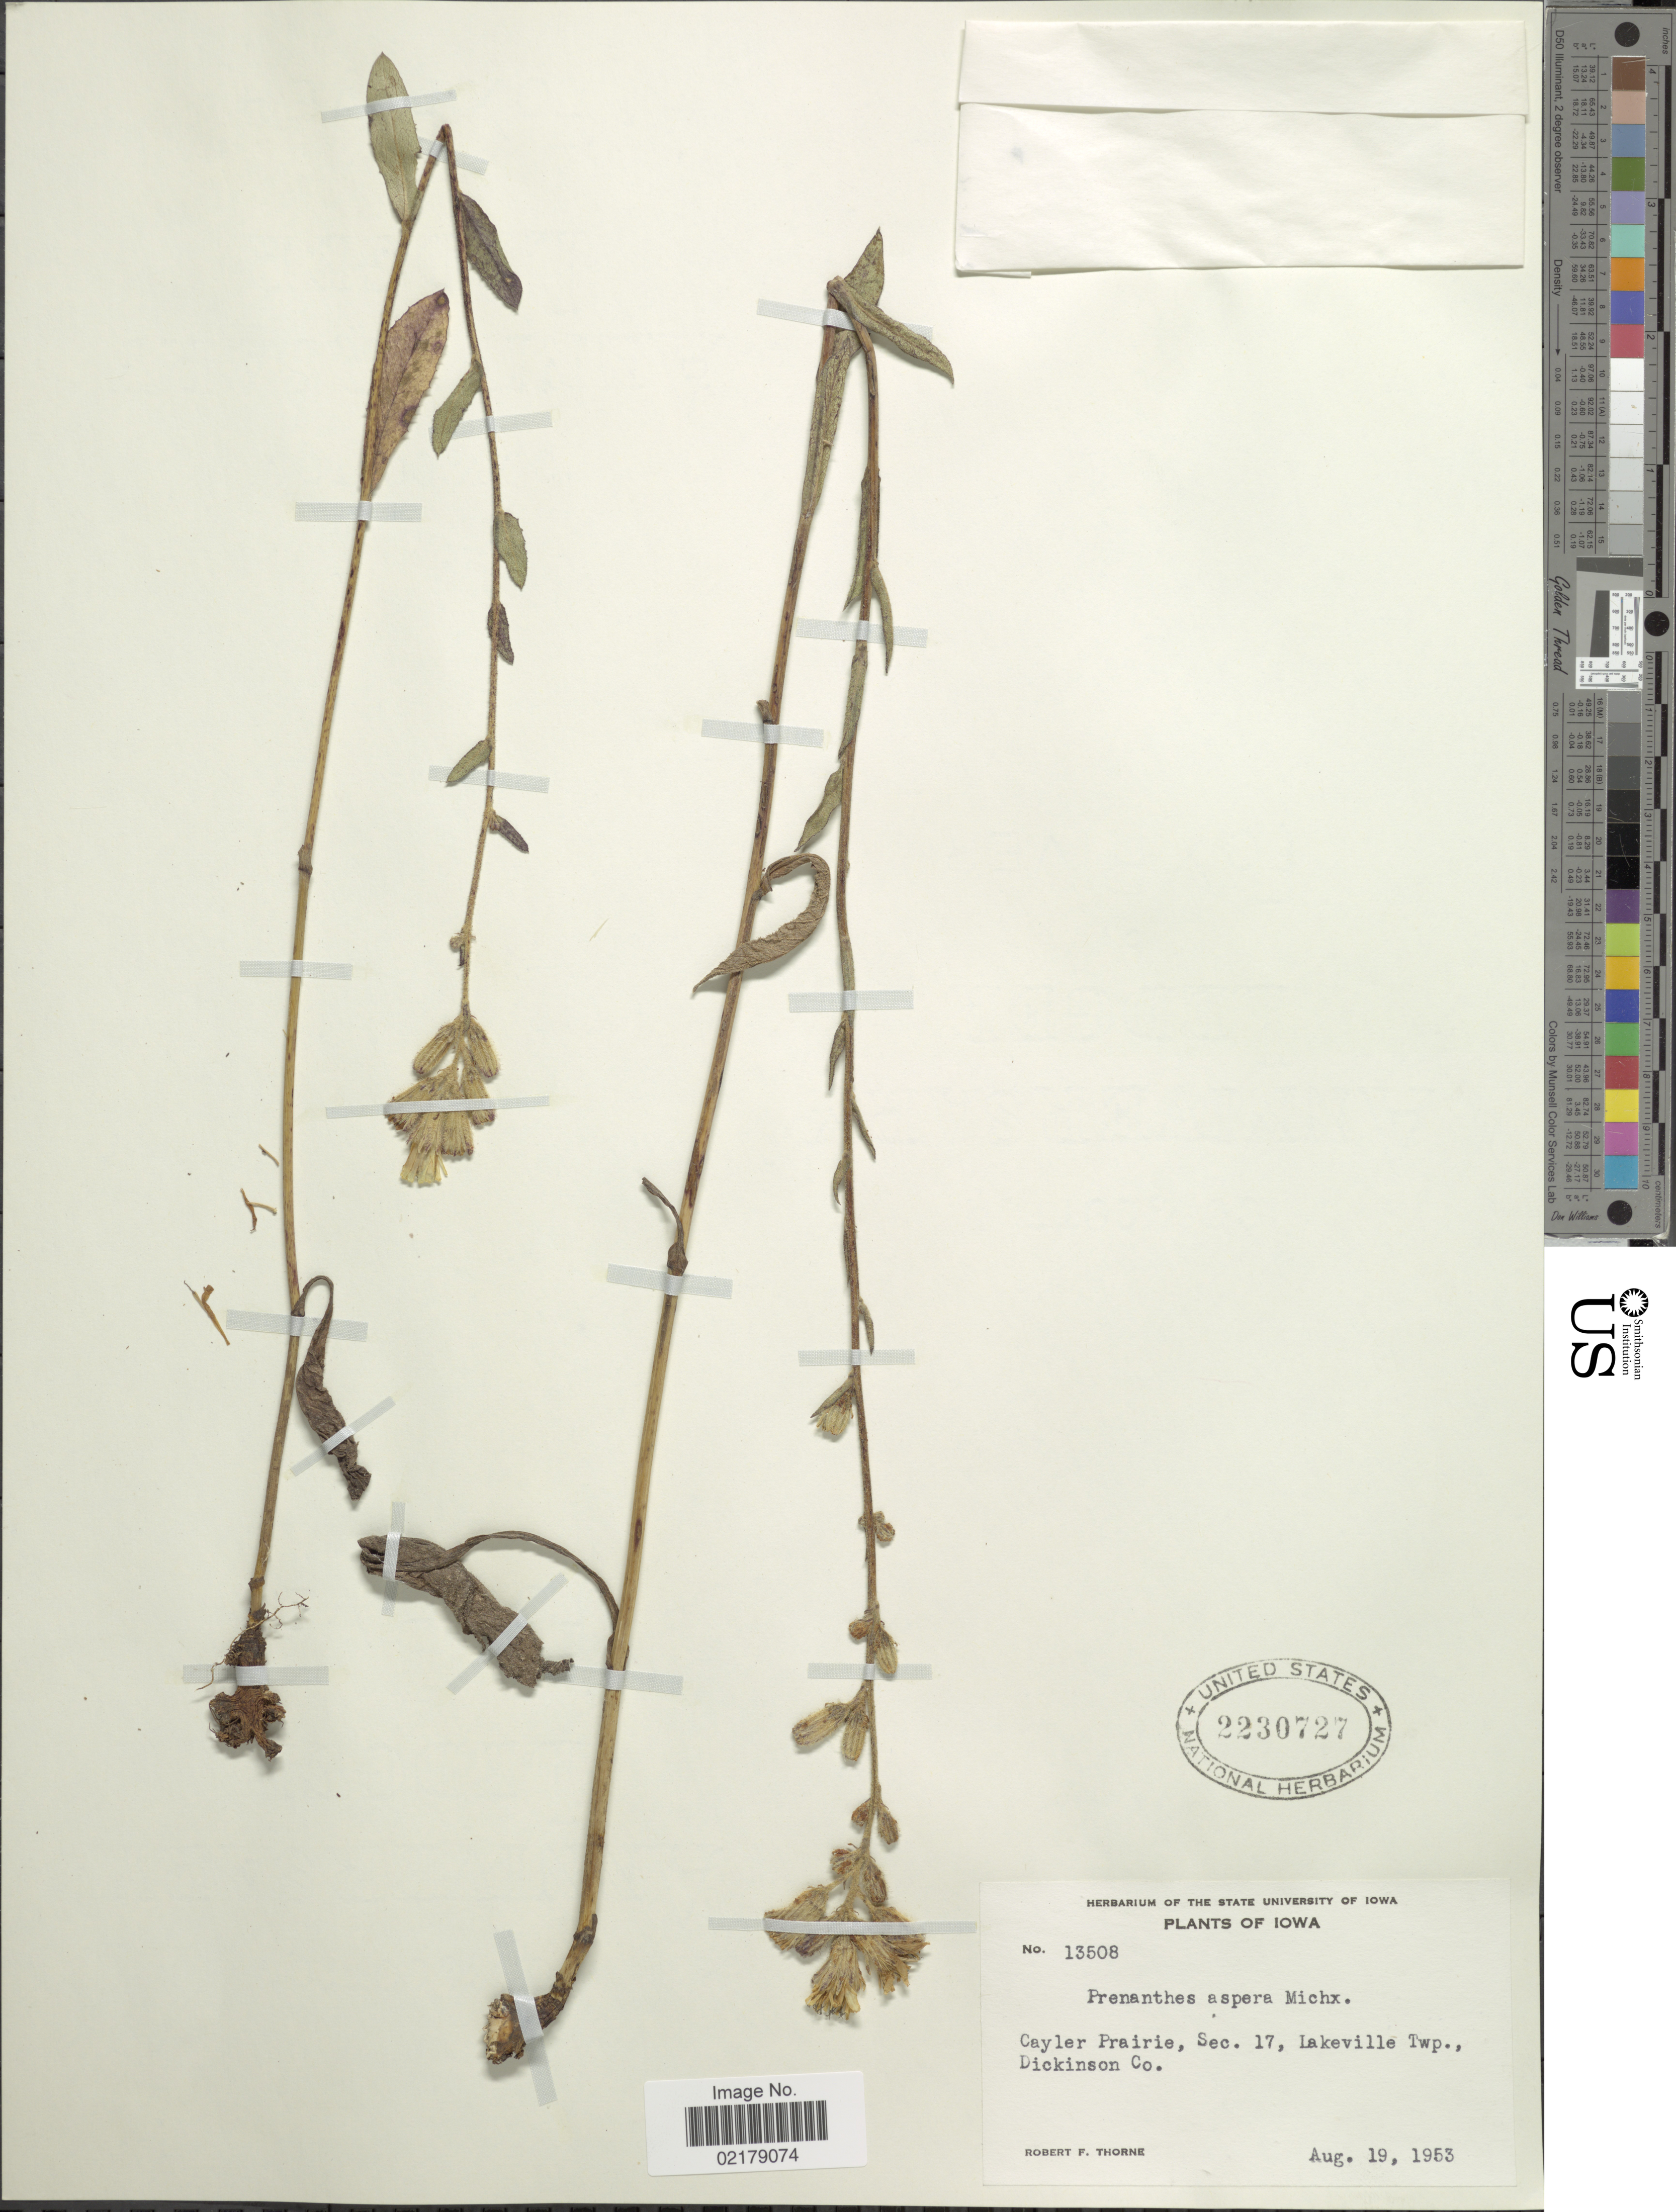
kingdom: Plantae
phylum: Tracheophyta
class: Magnoliopsida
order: Asterales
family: Asteraceae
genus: Nabalus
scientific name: Nabalus asper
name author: (Michx.) Torr. & A. Gray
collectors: R. F. Thorne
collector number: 13508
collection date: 1953-08-19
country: United States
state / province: Iowa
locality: Cayler Prairie, Sec. 17, Lakeville Twp., Dickinson Co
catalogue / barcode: US 2230727